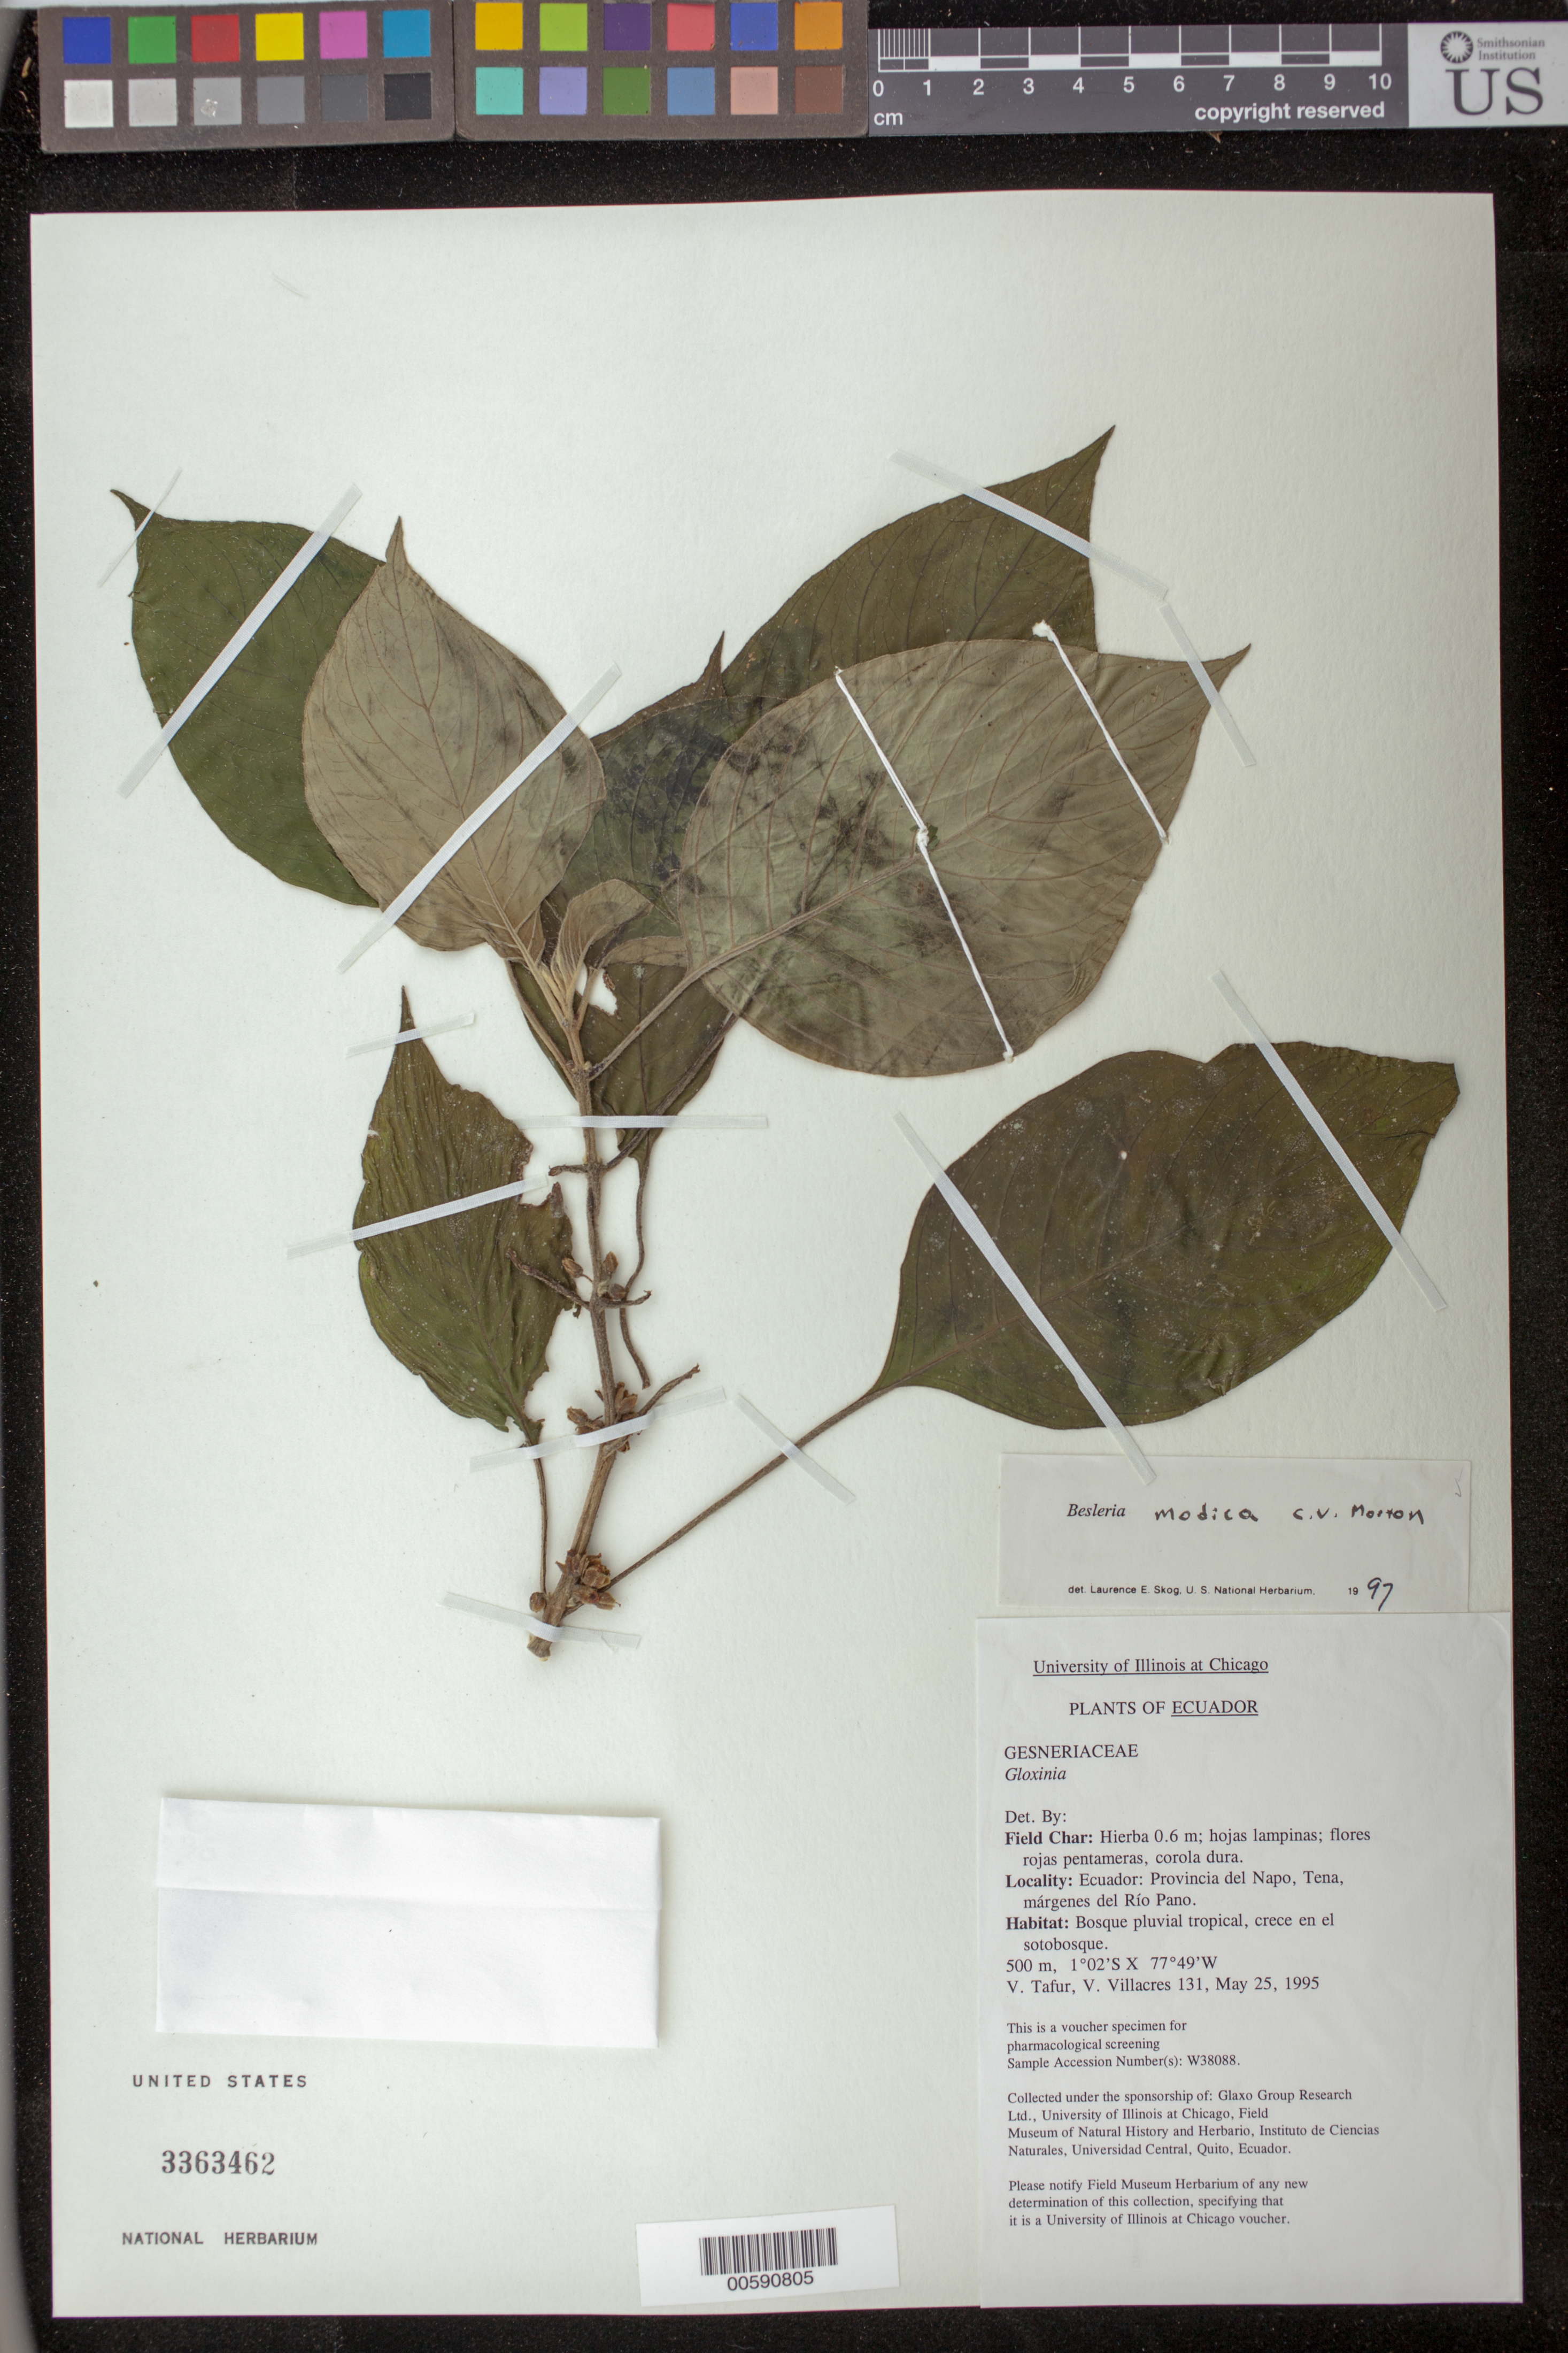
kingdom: Plantae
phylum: Tracheophyta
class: Magnoliopsida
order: Lamiales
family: Gesneriaceae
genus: Besleria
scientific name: Besleria modica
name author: C.V. Morton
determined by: Skog, Laurence E.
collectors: V. Tafur & V. Villacres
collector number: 131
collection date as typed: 25 May 1995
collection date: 1995-05-25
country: Ecuador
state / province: Napo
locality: Tena, márgenes del Río Pano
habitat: Bosque pluvial tropical, crece en el sotobosque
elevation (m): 500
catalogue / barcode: US 3363462